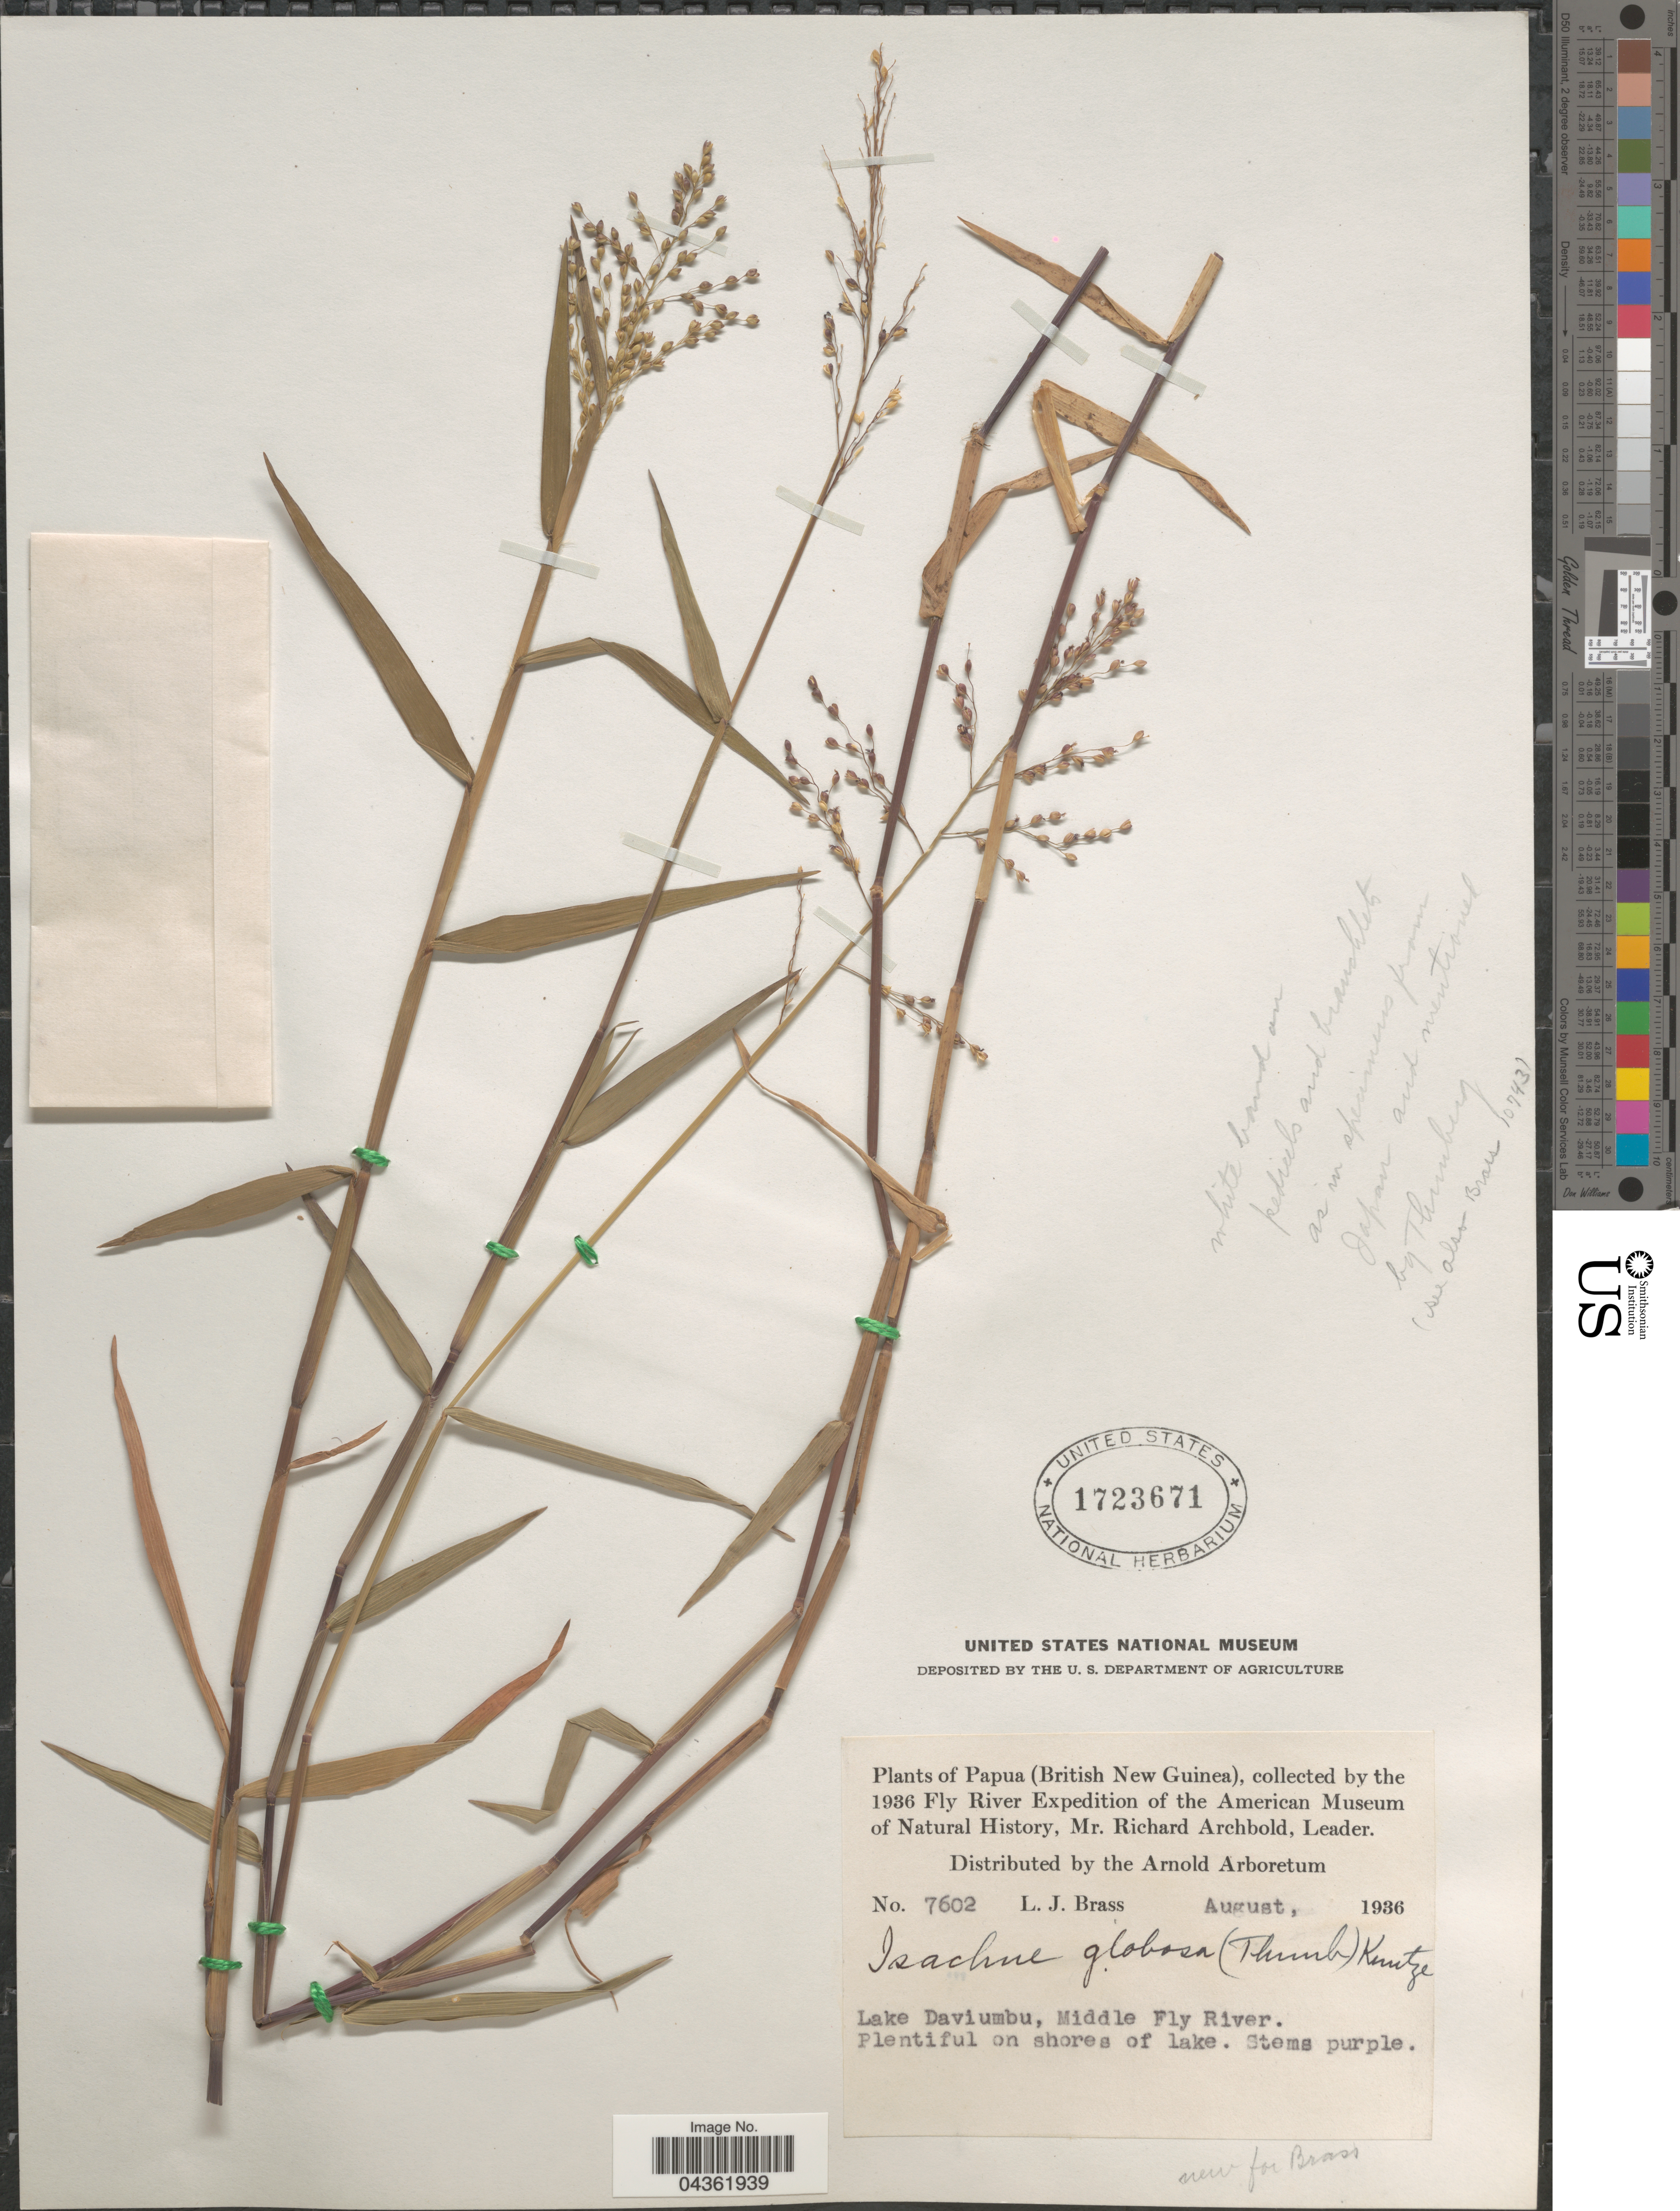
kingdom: Plantae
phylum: Tracheophyta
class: Liliopsida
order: Poales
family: Poaceae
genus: Isachne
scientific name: Isachne globosa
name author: (Thunb.) Kuntze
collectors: L. J. Brass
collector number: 7602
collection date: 1936-08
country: Papua New Guinea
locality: Papua (British New Guinea). 1936 Fly River Expedition of the American Museum of Natural History. Lake Daviumbu, Middle Fly River.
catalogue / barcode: US 1723671